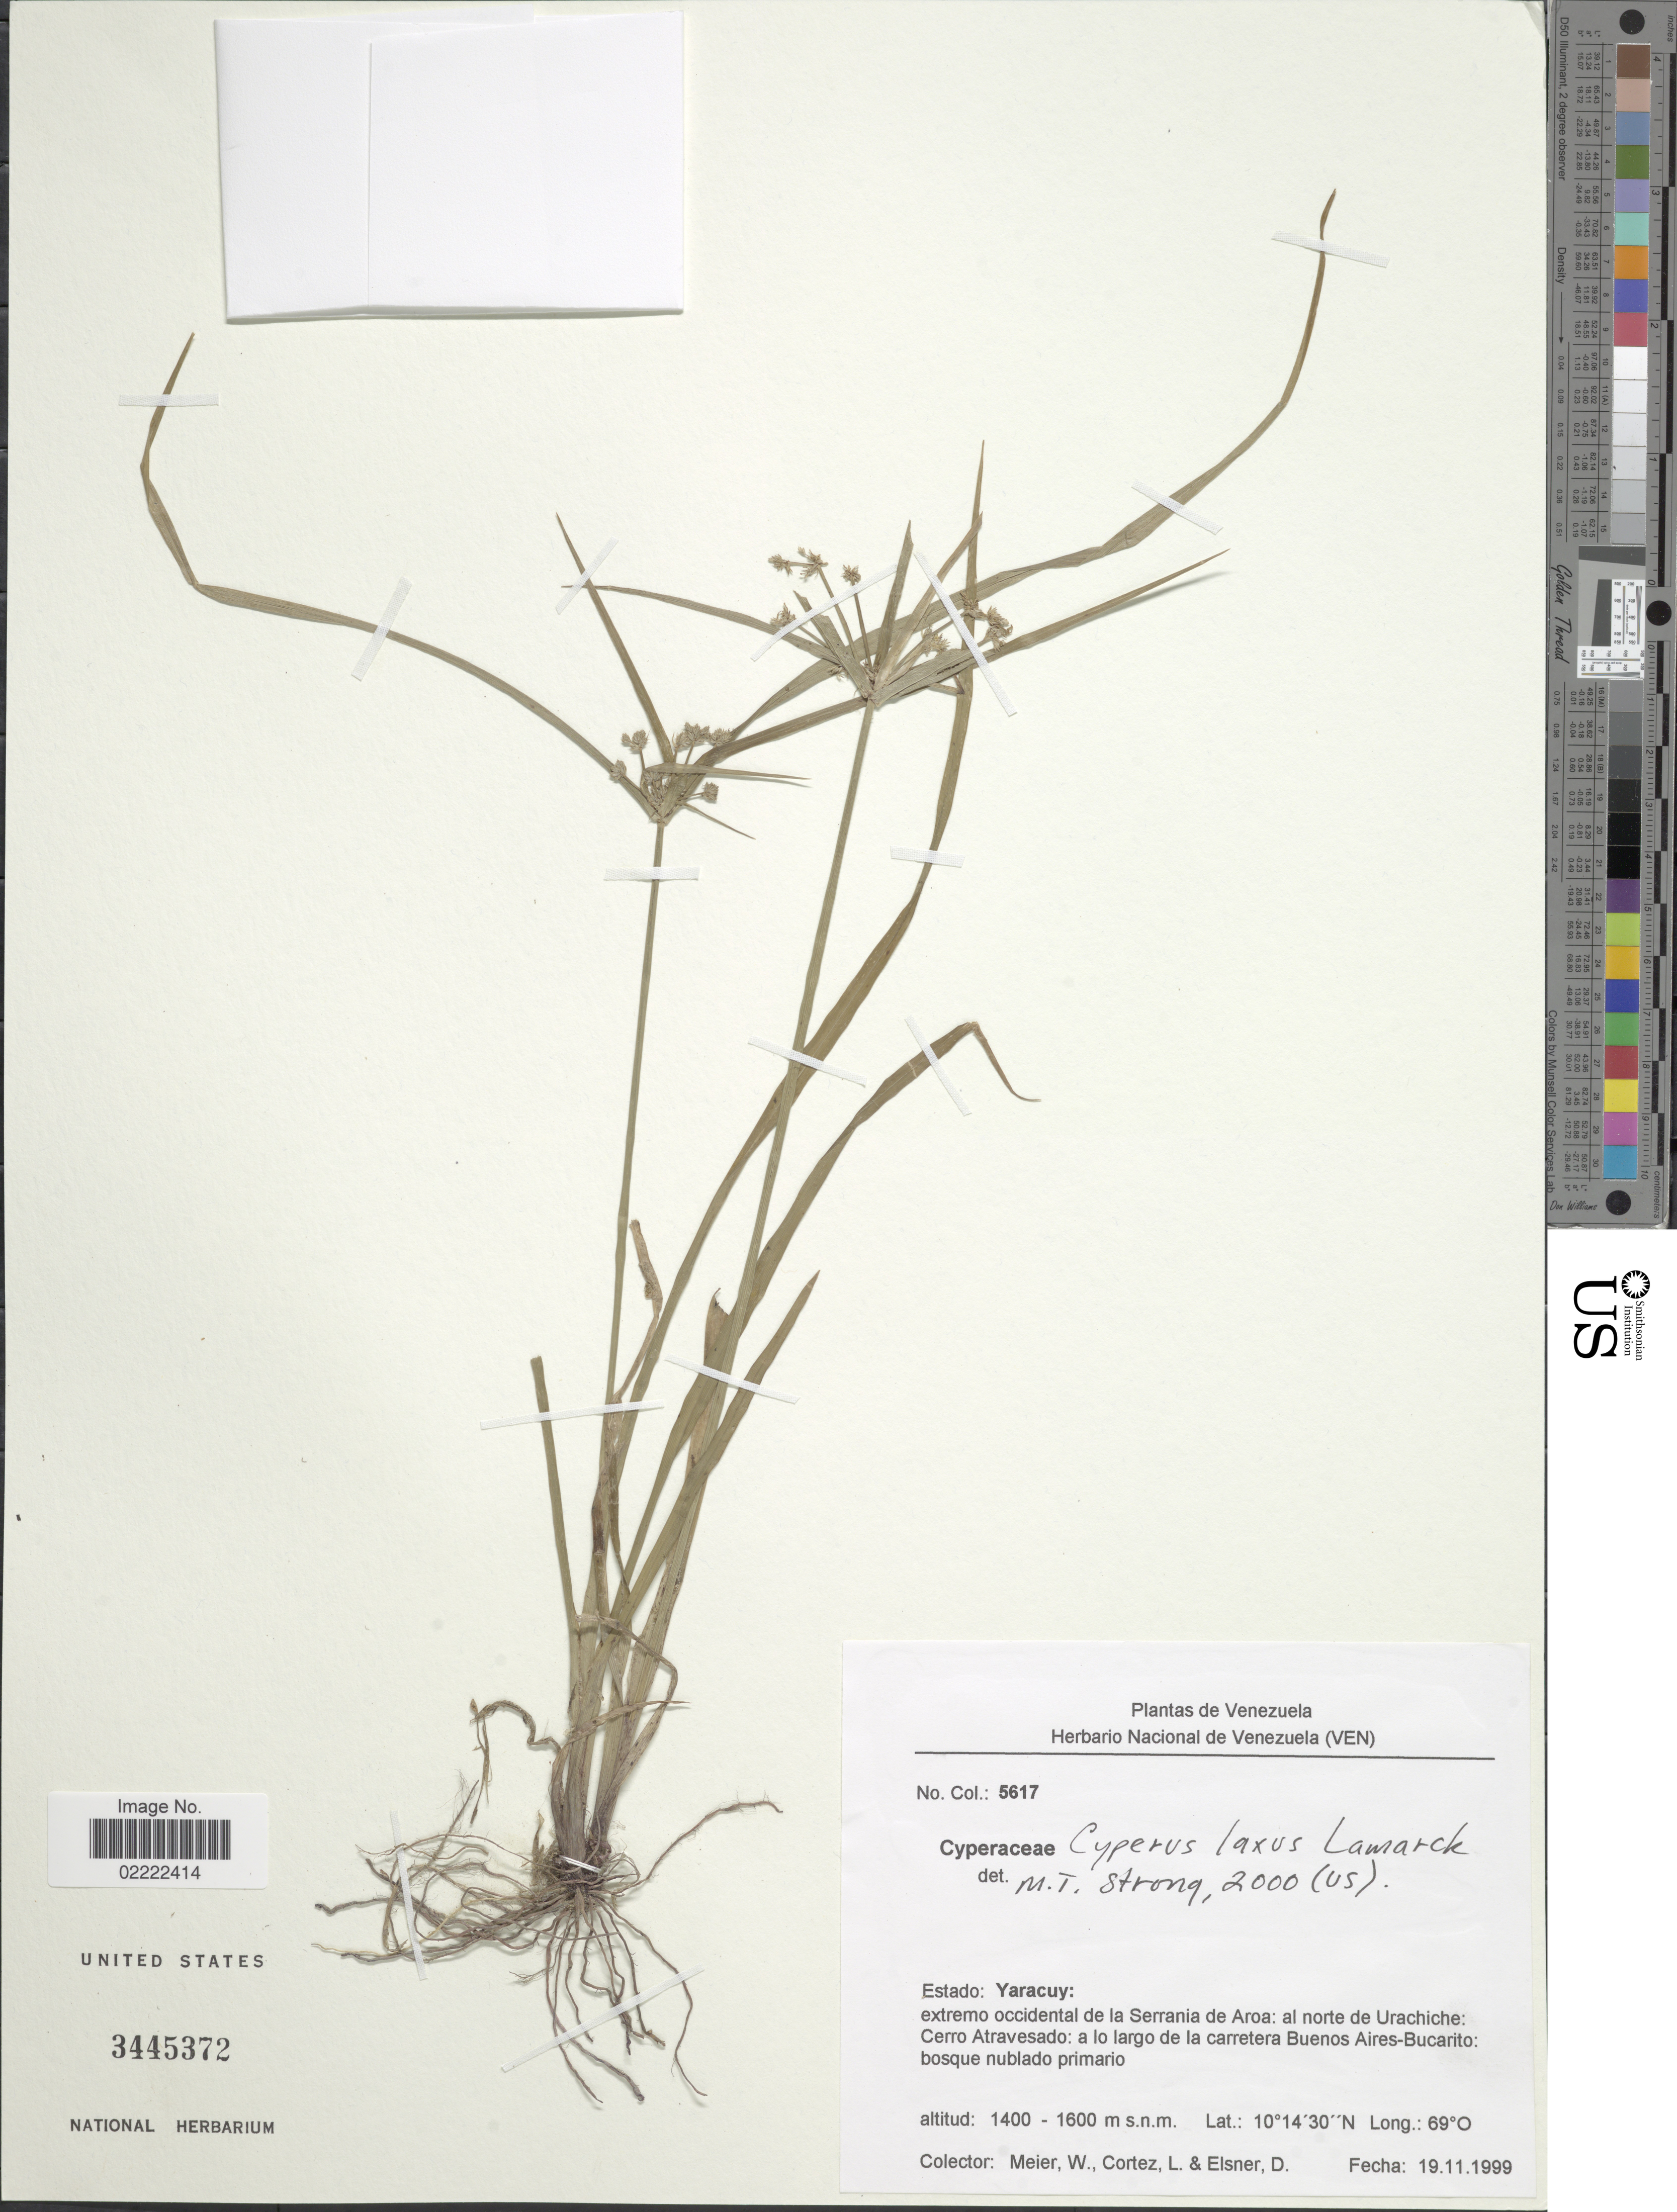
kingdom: Plantae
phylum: Tracheophyta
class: Liliopsida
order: Poales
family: Cyperaceae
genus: Cyperus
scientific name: Cyperus laxus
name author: Lam.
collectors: W. Meier, L. Cortéz & D. Elsner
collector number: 5617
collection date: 1999-11-19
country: Venezuela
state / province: Yaracuy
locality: Estado: Yaracuy: extremo occidental de la Serrania de Aroa: al norte de Urachiche: Cerro Atravesado: a lo largo de la carretera Buenos Aires-Bucarito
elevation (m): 1400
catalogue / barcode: US 3445372